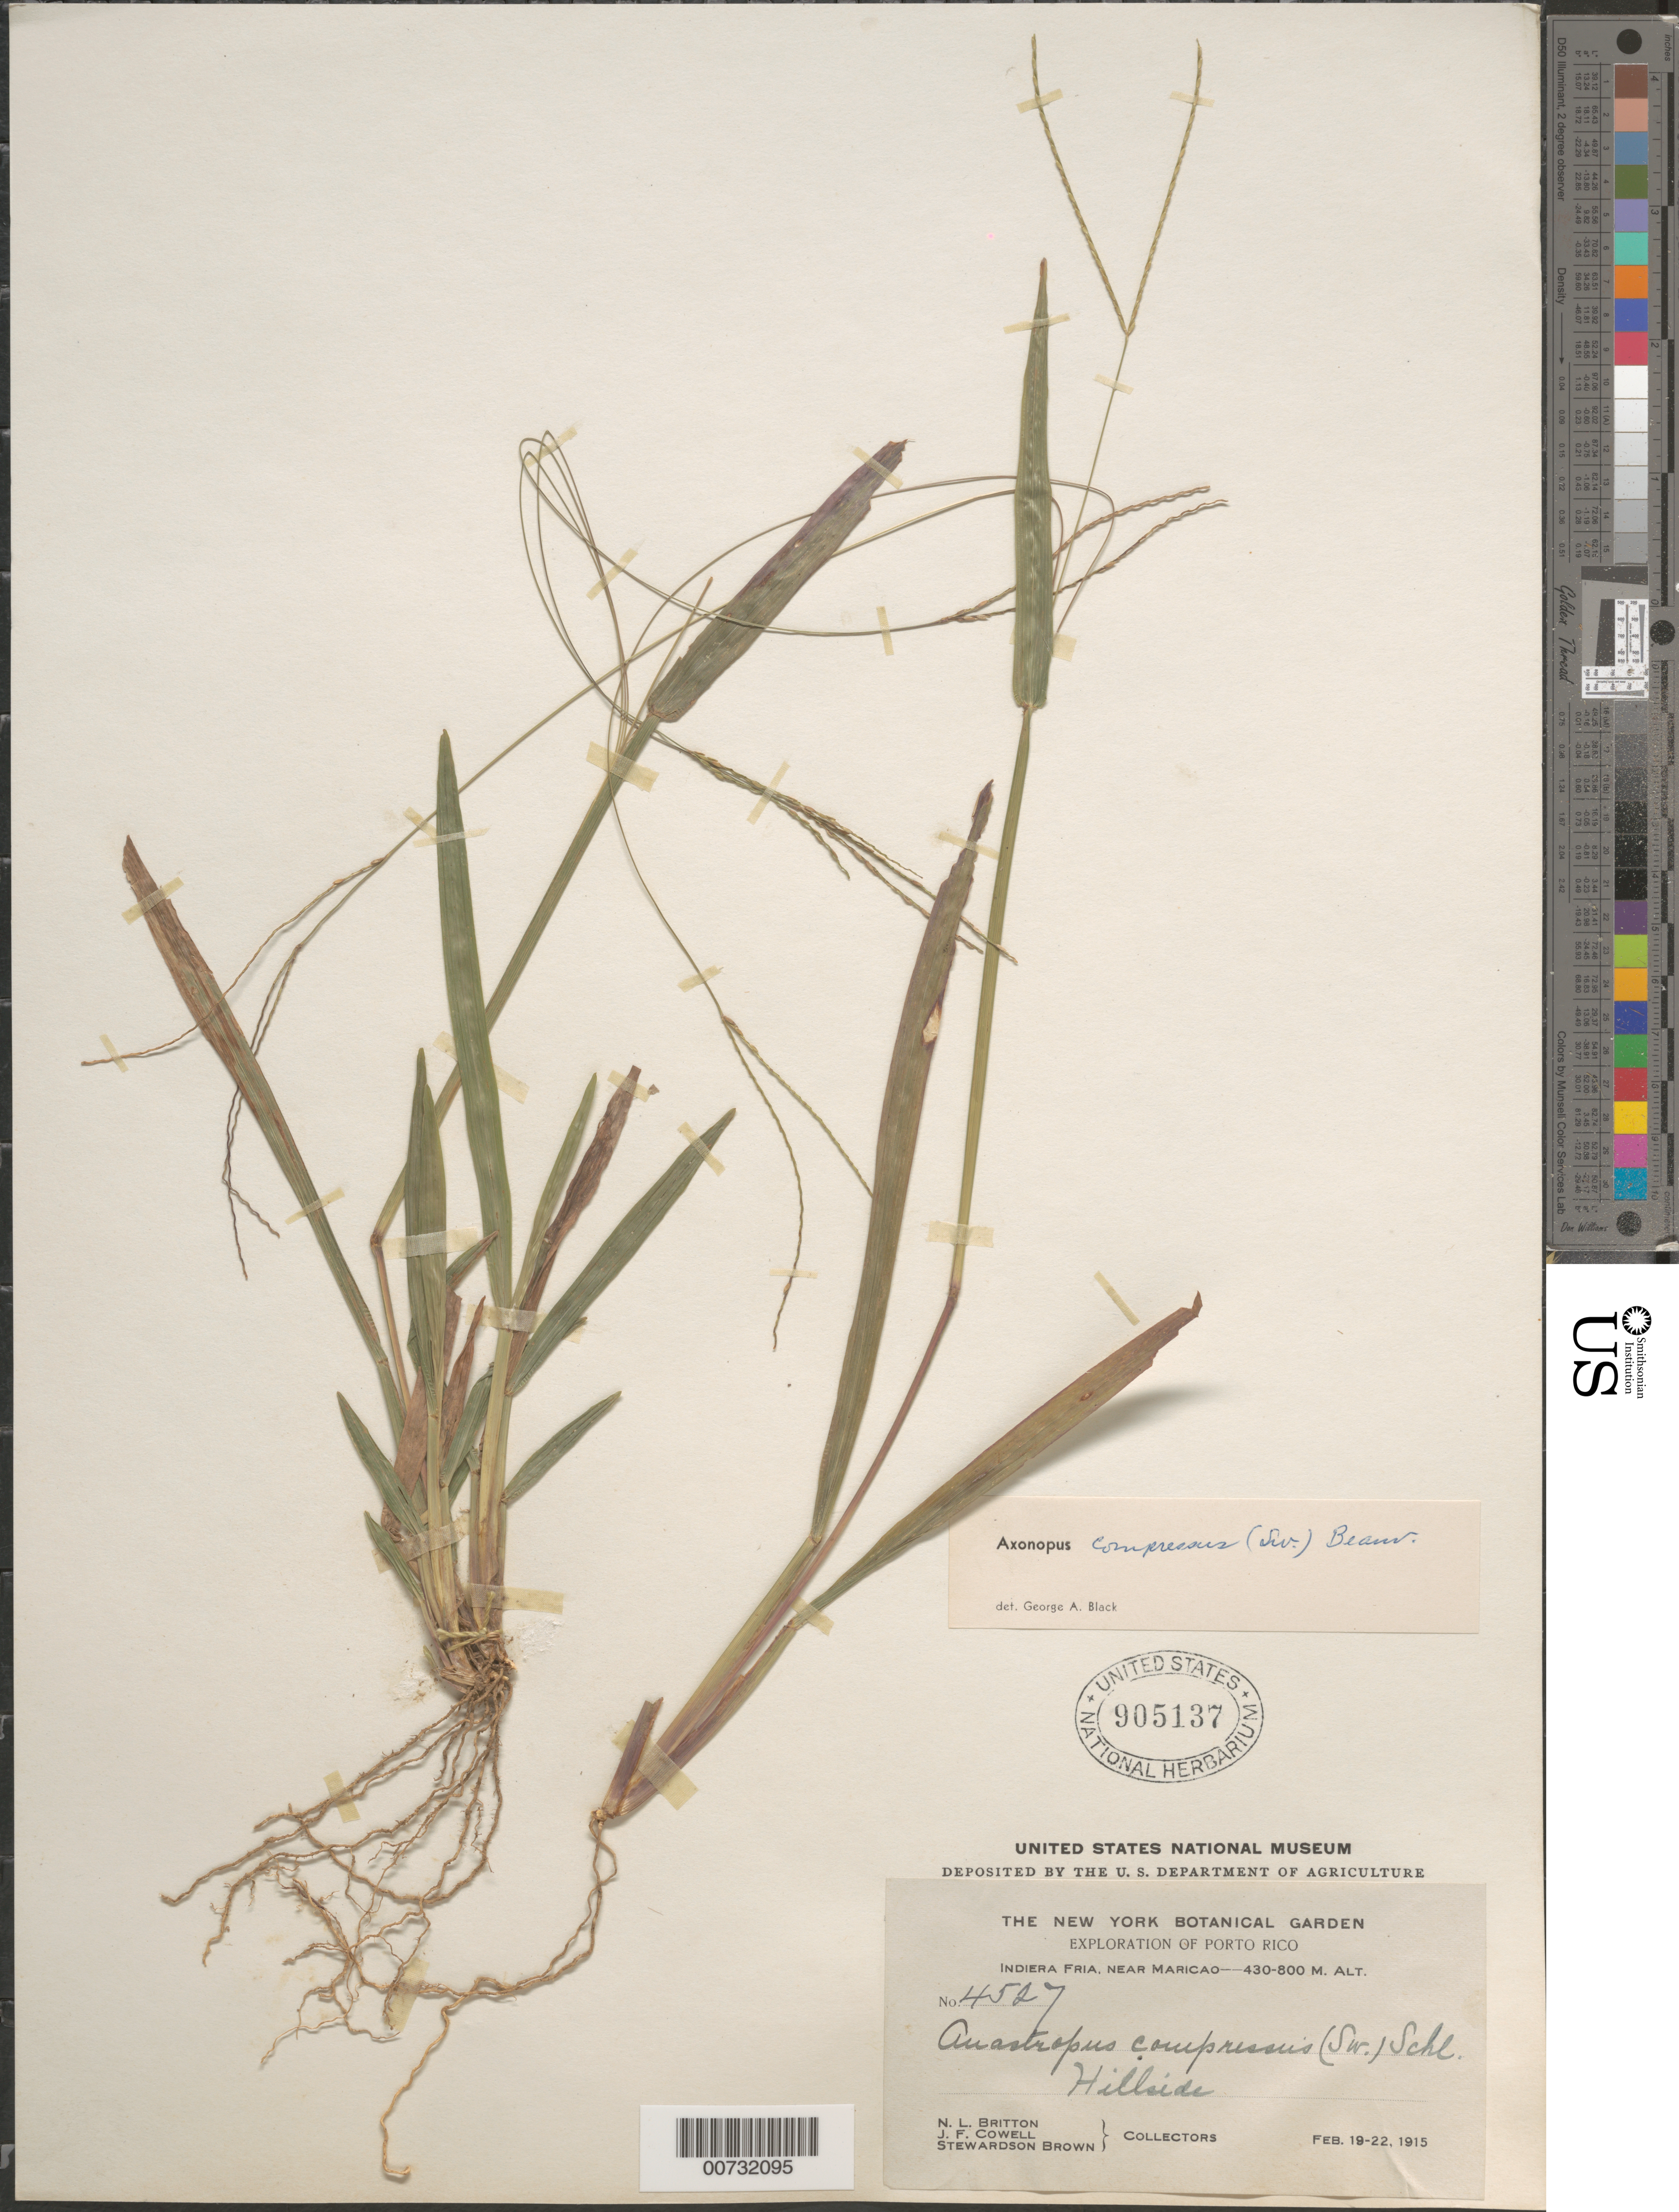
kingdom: Plantae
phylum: Tracheophyta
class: Liliopsida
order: Poales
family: Poaceae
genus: Axonopus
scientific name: Axonopus compressus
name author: (Sw.) P. Beauv.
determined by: Black, G. A.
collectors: N. Britton, J. F. Cowell & S. Brown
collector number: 4527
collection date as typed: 19 Feb 1915 to 22 Feb 1915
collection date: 1915-02-19/1915-02-22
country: Puerto Rico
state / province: Maricao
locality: Indiera Fria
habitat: Hillside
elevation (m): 430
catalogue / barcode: US 905137